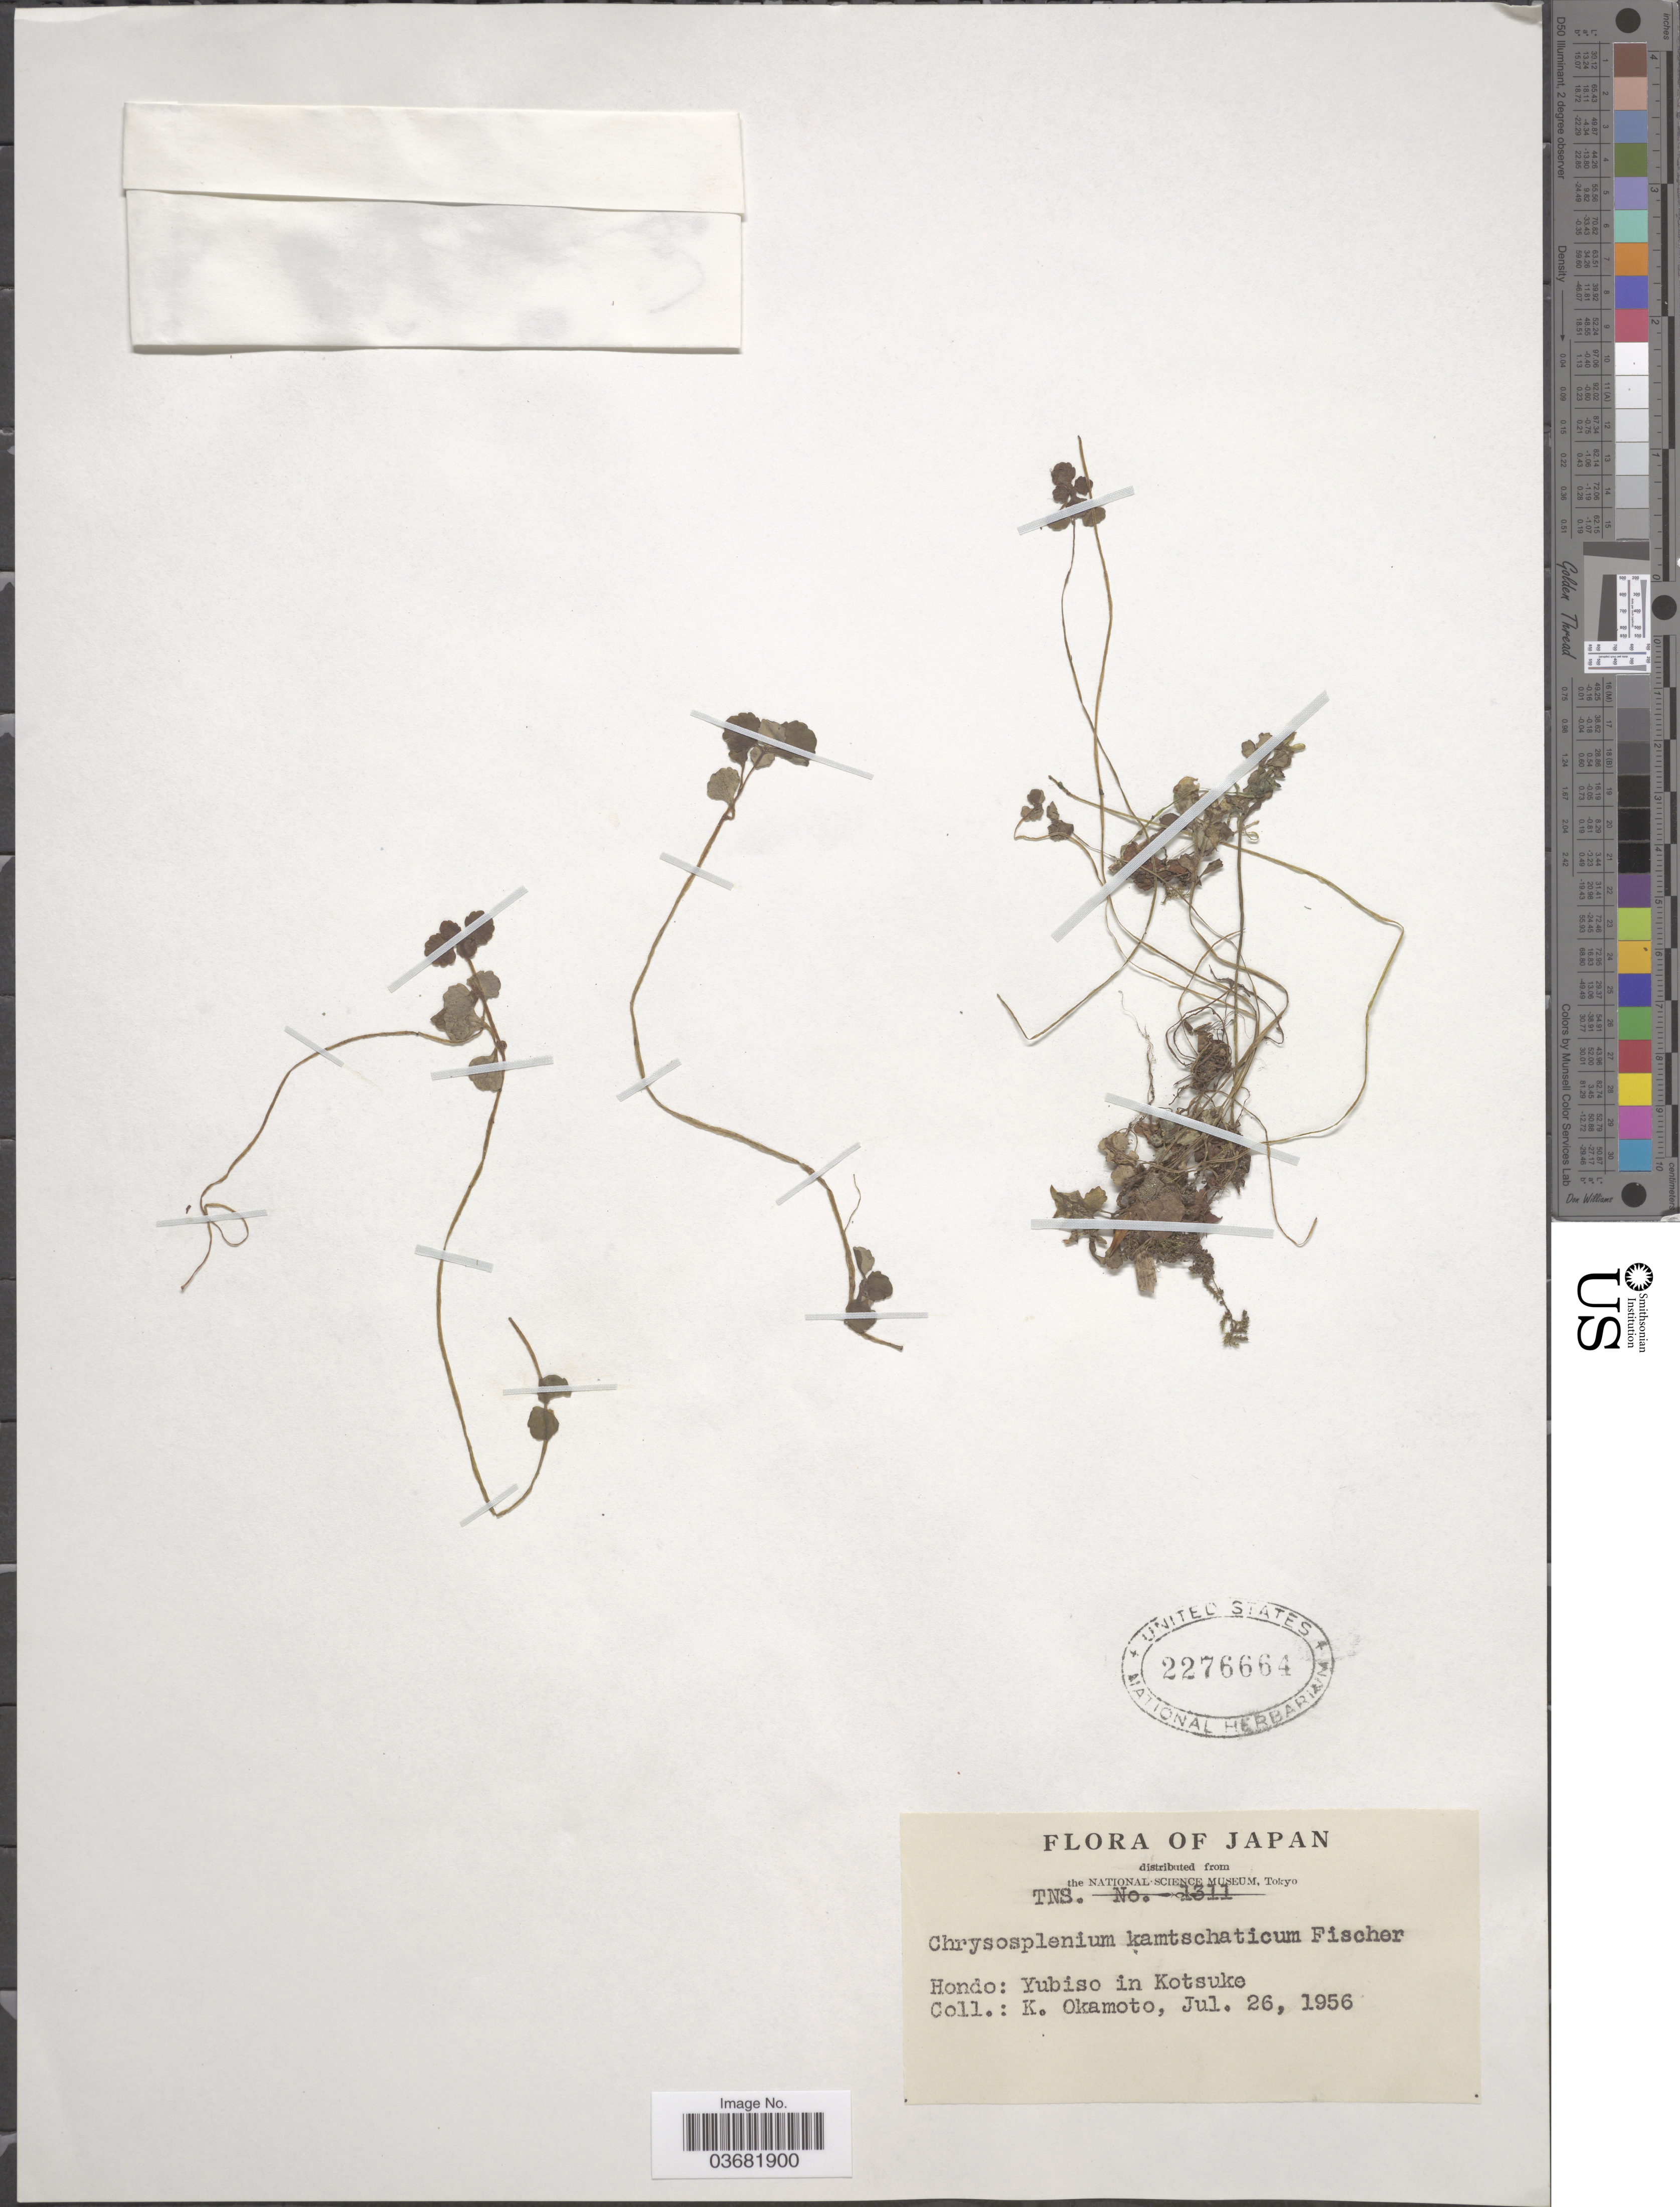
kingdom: Plantae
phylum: Tracheophyta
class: Magnoliopsida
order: Saxifragales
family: Saxifragaceae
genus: Chrysosplenium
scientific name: Chrysosplenium kamtschaticum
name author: Fisch. ex Ser.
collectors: K. Okamoto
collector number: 1311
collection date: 1956-07-26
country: Japan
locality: Hondo: yubiso in Kotsuke.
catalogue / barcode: US 2276664